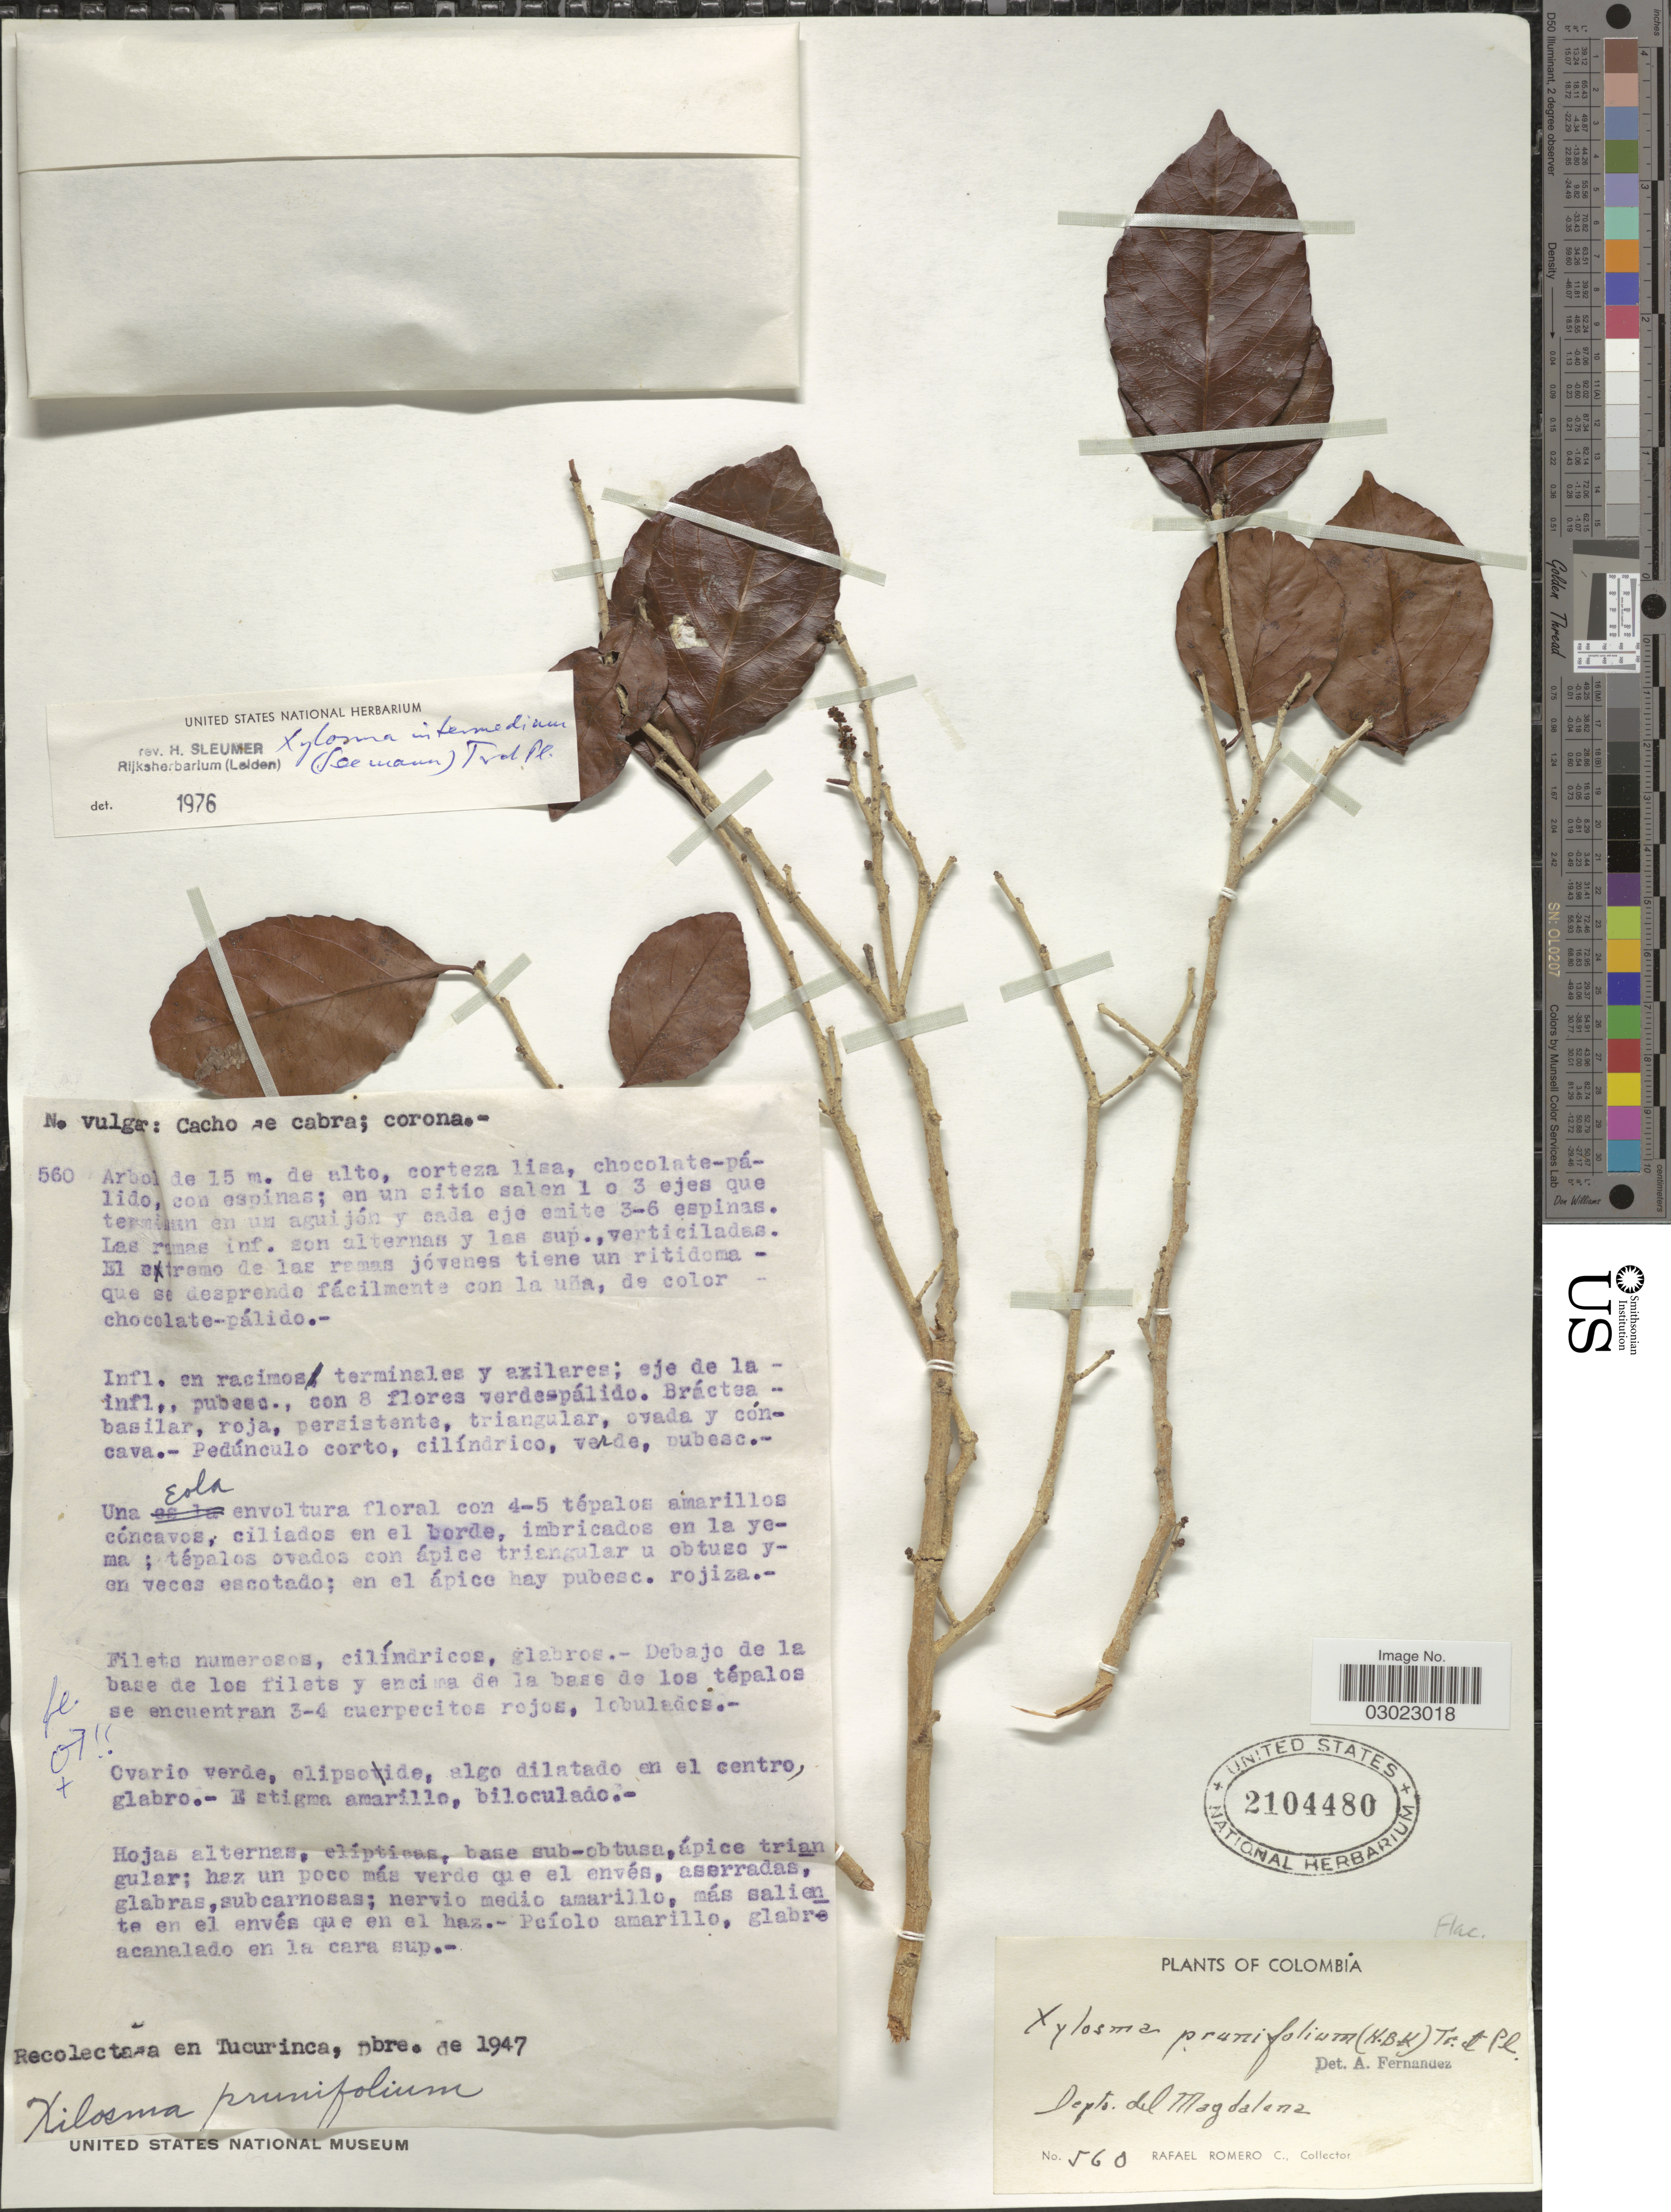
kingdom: Plantae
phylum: Tracheophyta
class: Magnoliopsida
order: Malpighiales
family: Salicaceae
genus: Xylosma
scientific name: Xylosma prunifolia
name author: (Kunth) Triana & Planch.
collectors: R. Romero Castañeda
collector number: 560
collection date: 1947-11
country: Colombia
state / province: Magdalena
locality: Depto. del Magdalena. En Tucurinca.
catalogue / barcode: US 2104480